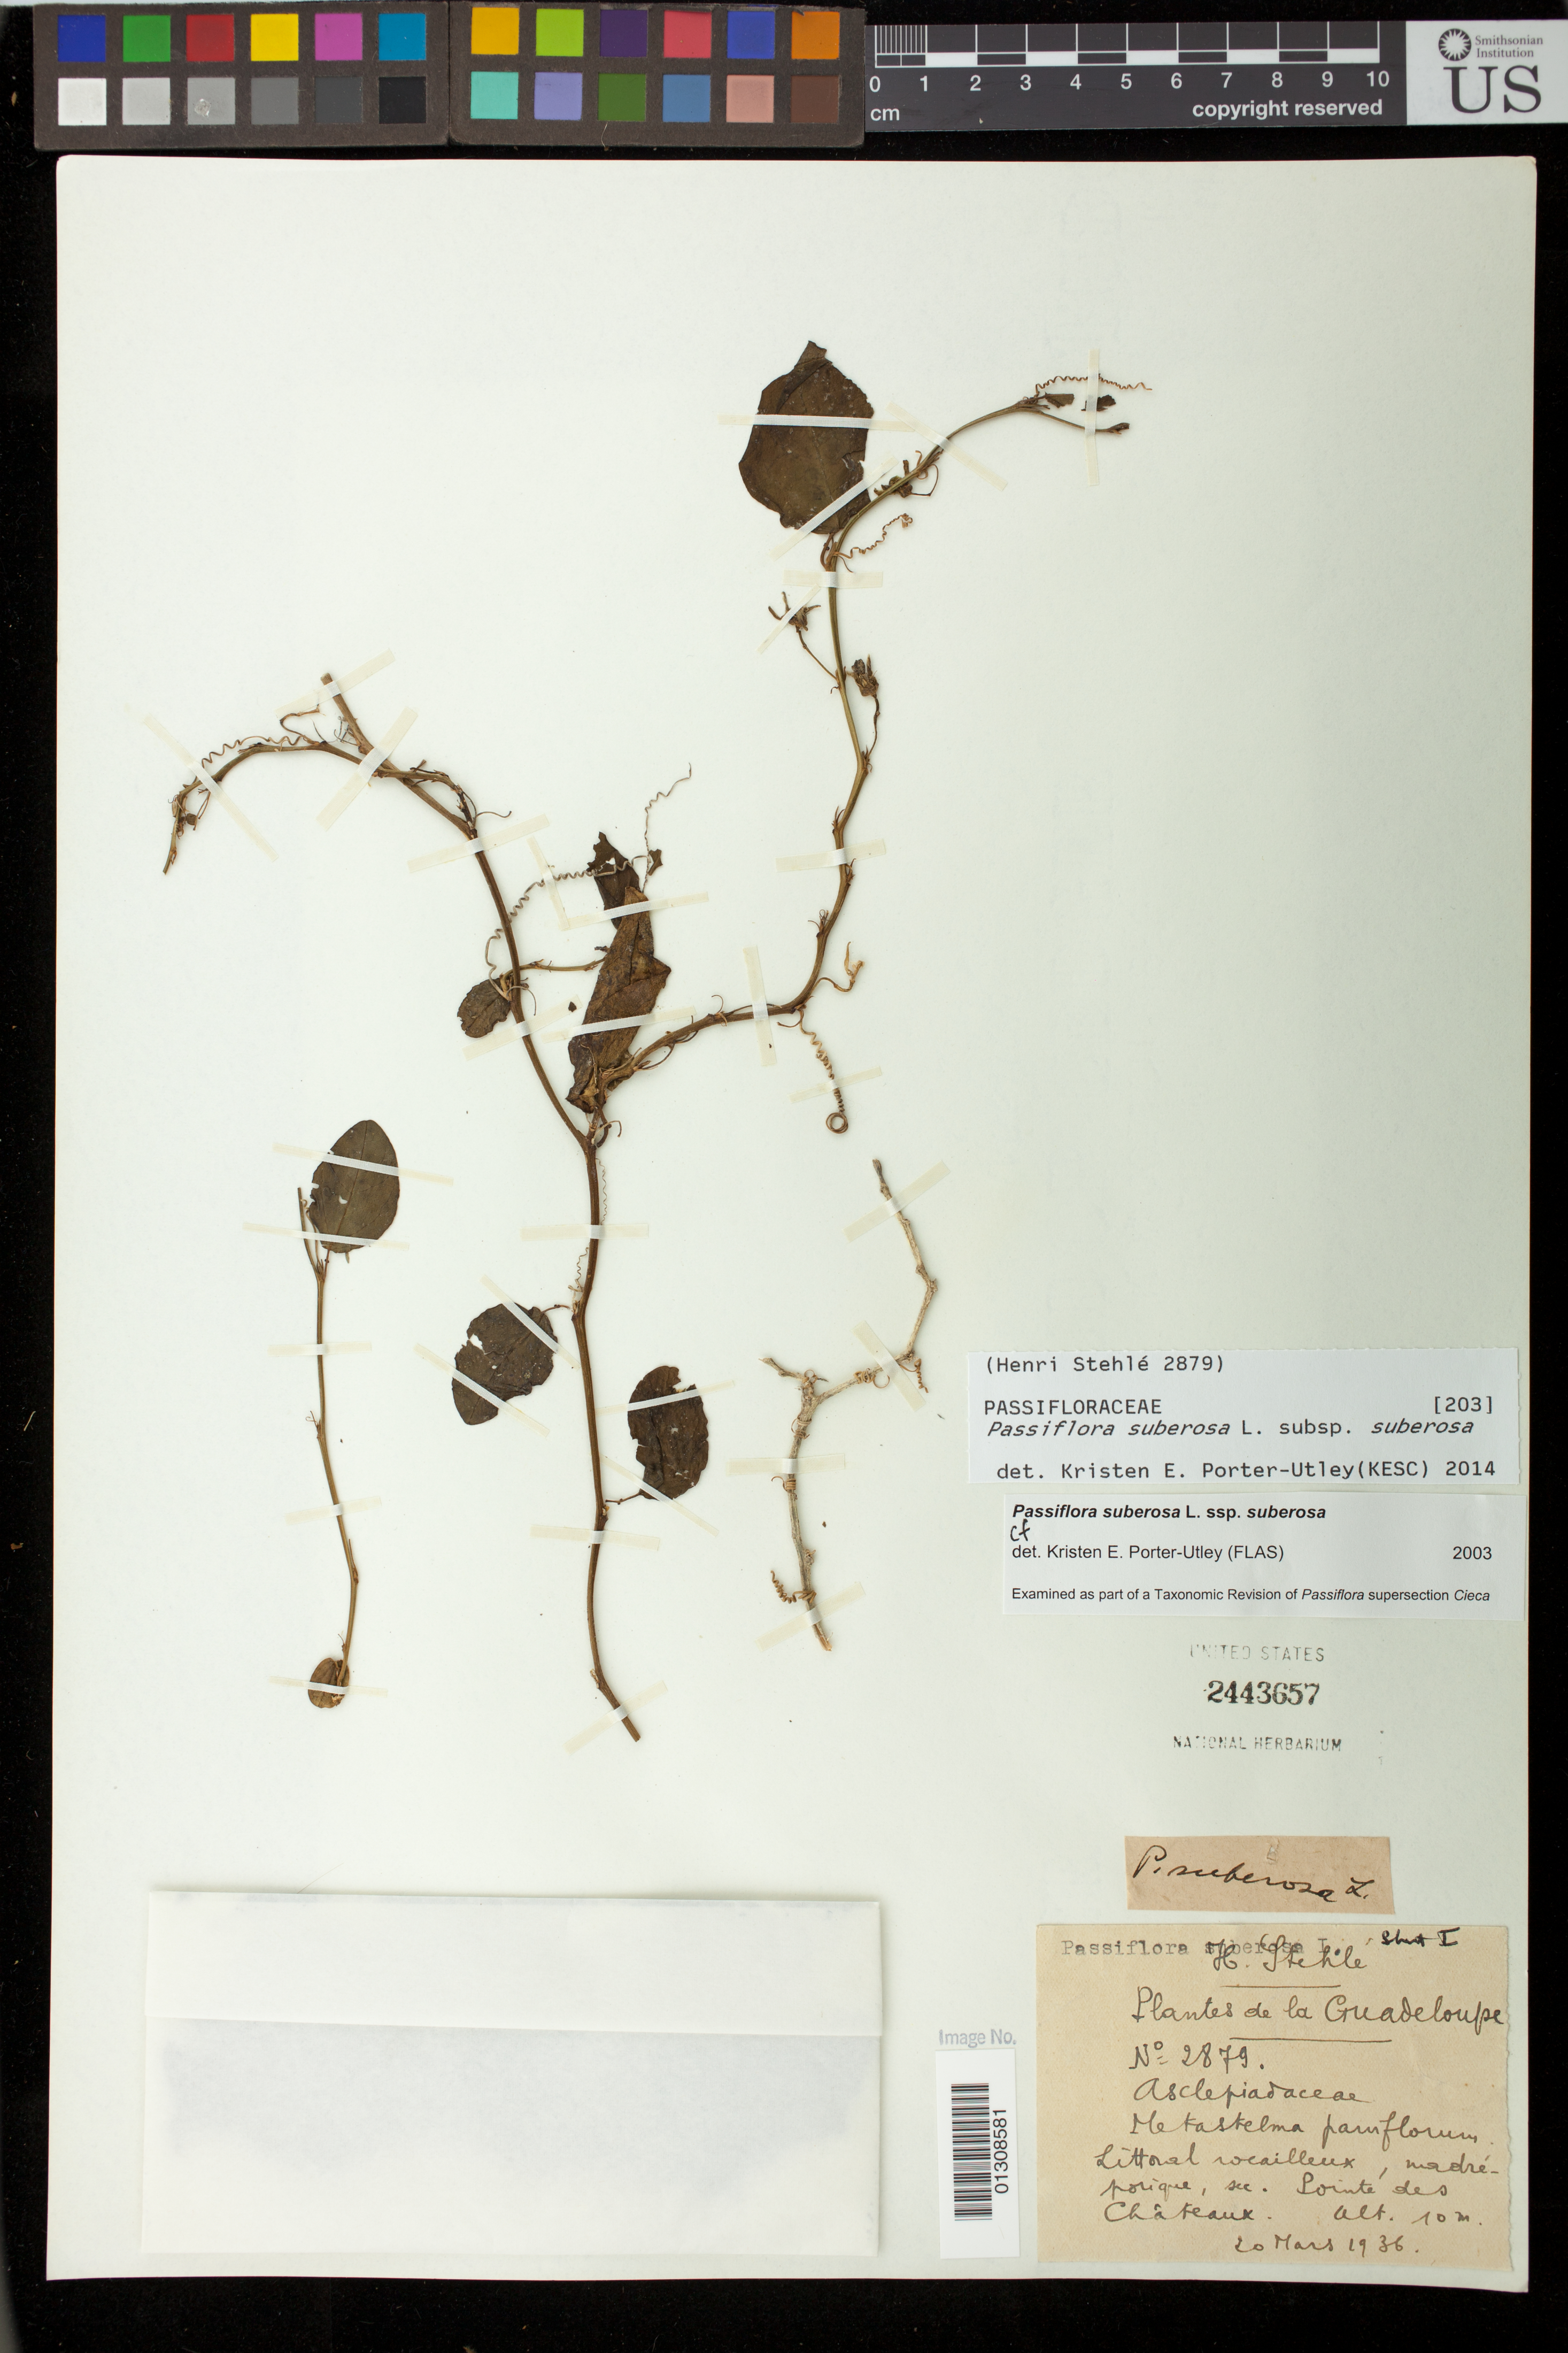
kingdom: Plantae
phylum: Tracheophyta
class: Magnoliopsida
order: Malpighiales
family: Passifloraceae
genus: Passiflora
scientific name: Passiflora suberosa subsp. suberosa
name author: L.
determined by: Porter-Utley, K. E.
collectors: H. Stehlé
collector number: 2879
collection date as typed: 20 Mar 1936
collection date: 1936-03-20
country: Guadeloupe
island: Grande Terre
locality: Pointe des chateux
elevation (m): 10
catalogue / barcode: US 2443657